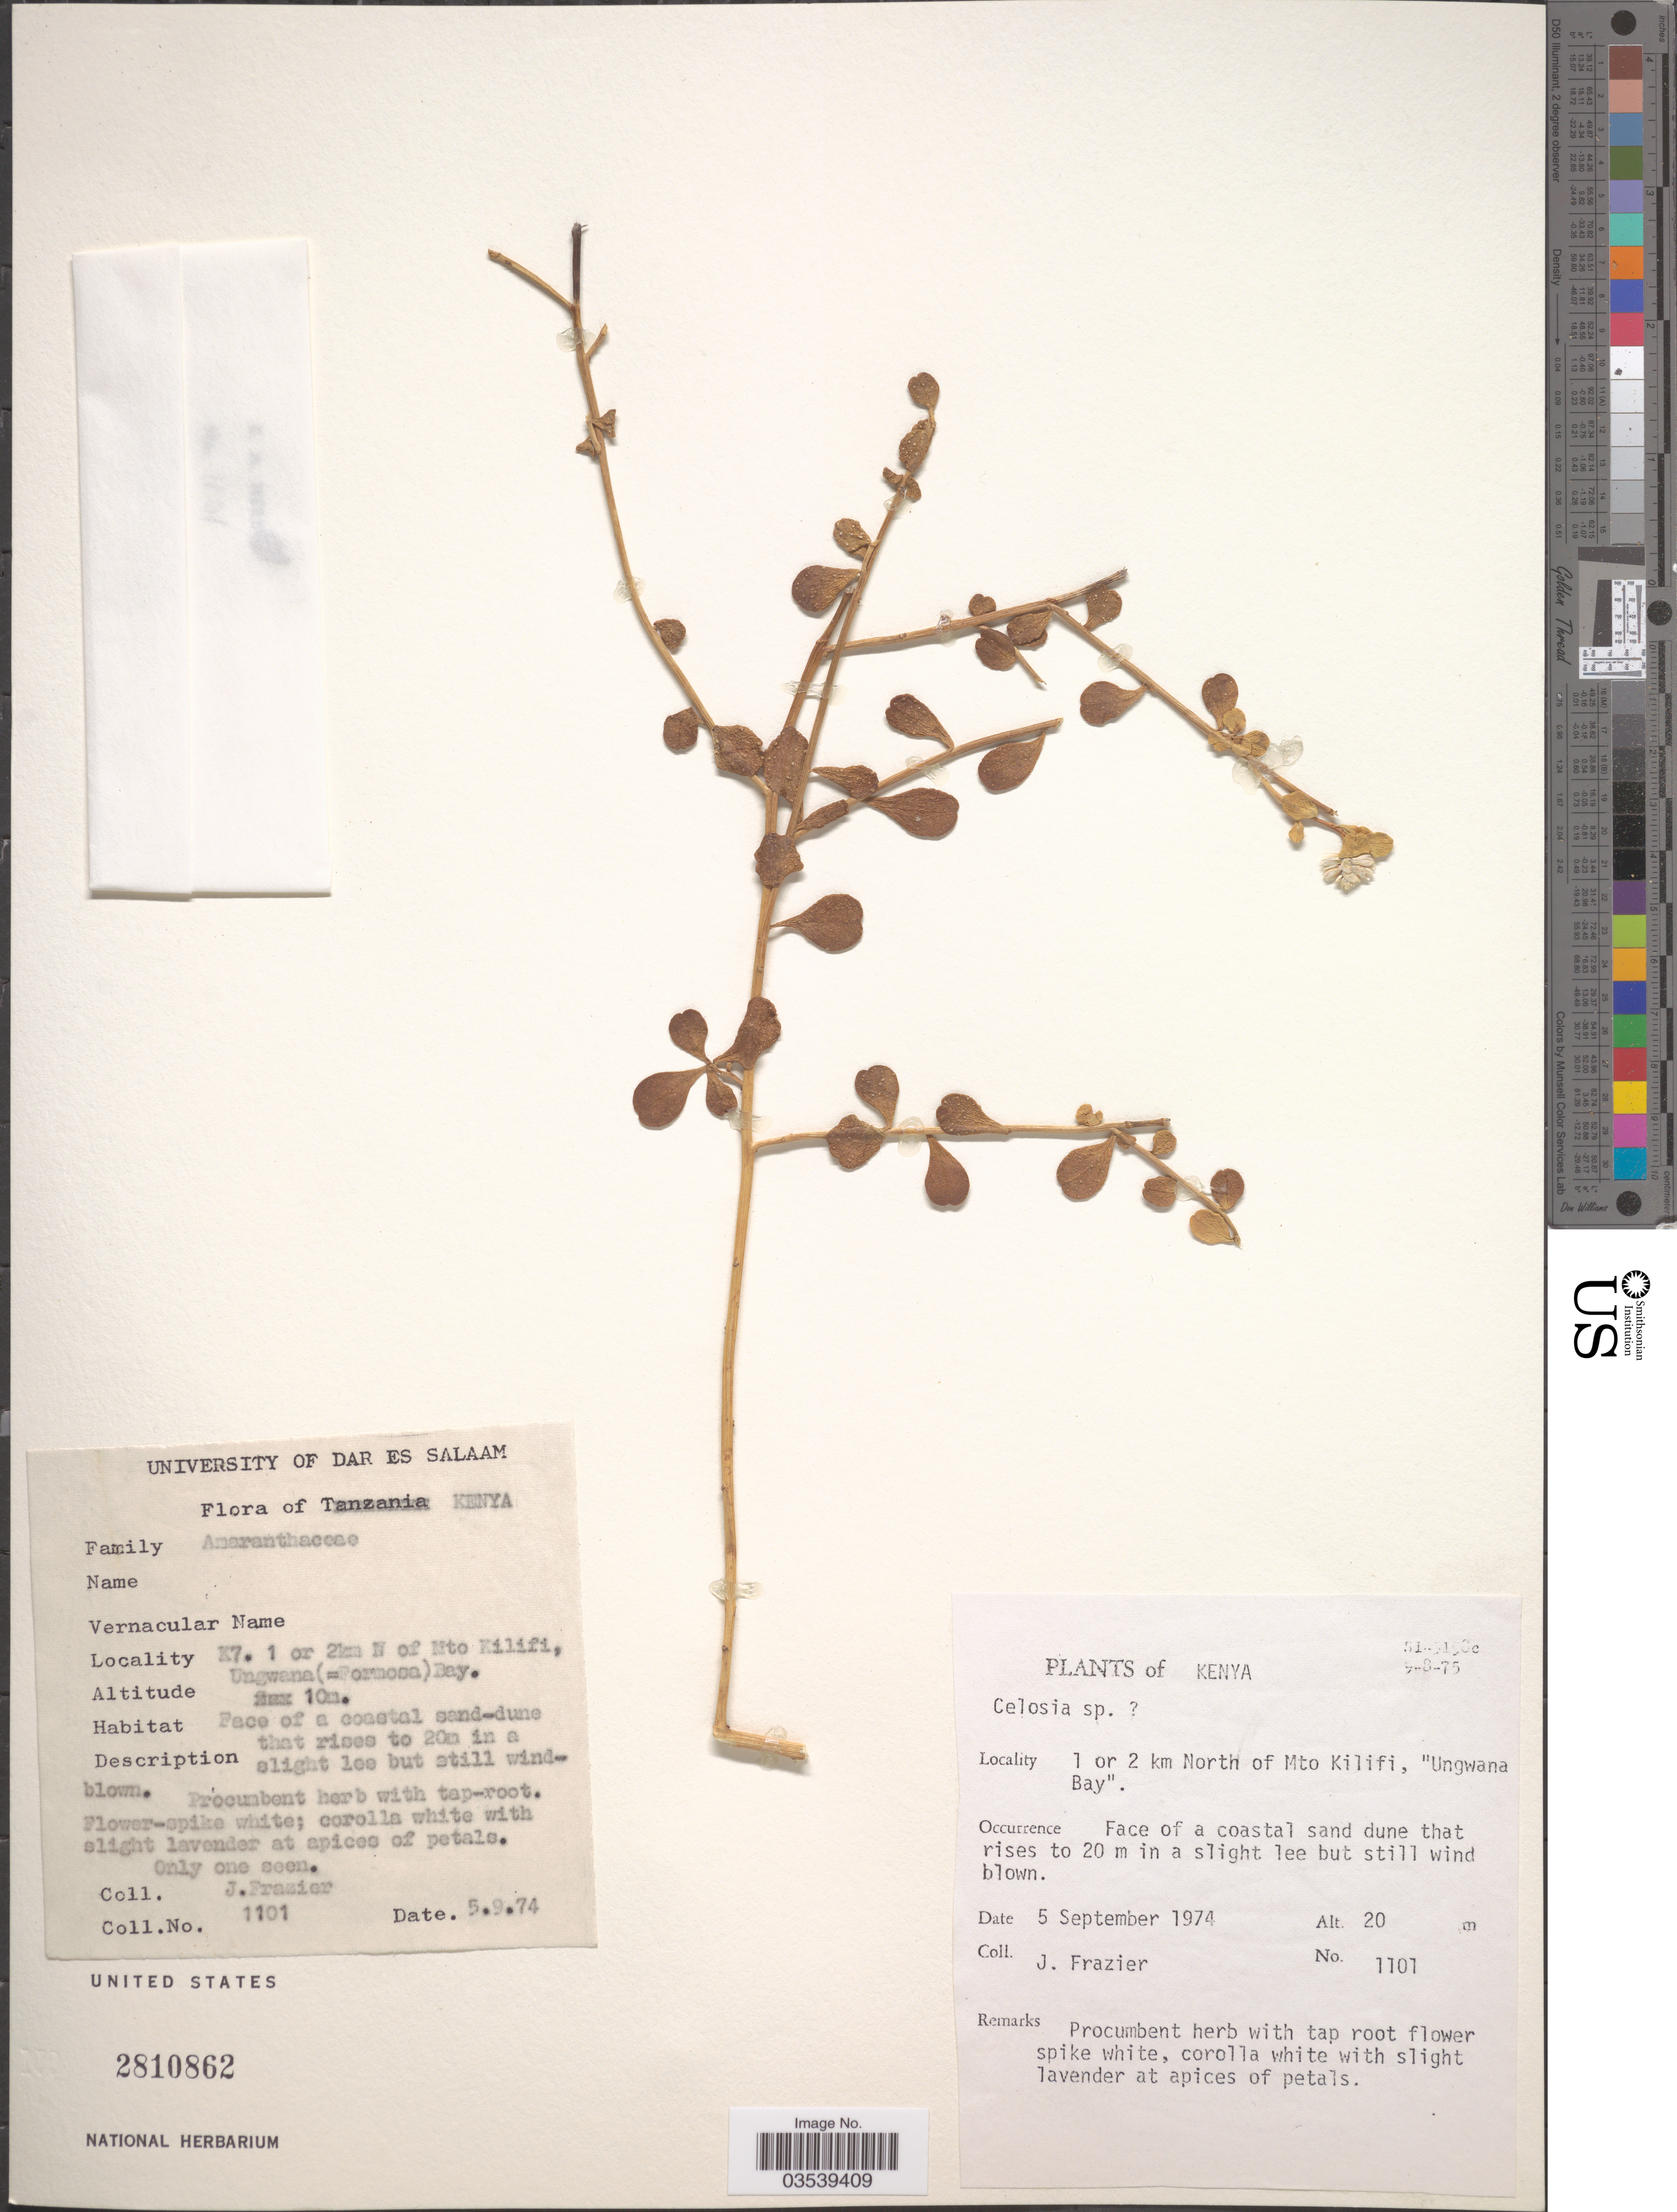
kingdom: Plantae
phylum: Tracheophyta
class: Magnoliopsida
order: Caryophyllales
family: Amaranthaceae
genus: Celosia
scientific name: Celosia sp.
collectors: J. Frazier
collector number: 1101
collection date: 1974-09-05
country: Kenya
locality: K7. 1 or 2km N of Mto Kilifi, Ungwana (=Formosa) Bay.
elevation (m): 10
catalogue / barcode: US 2810862